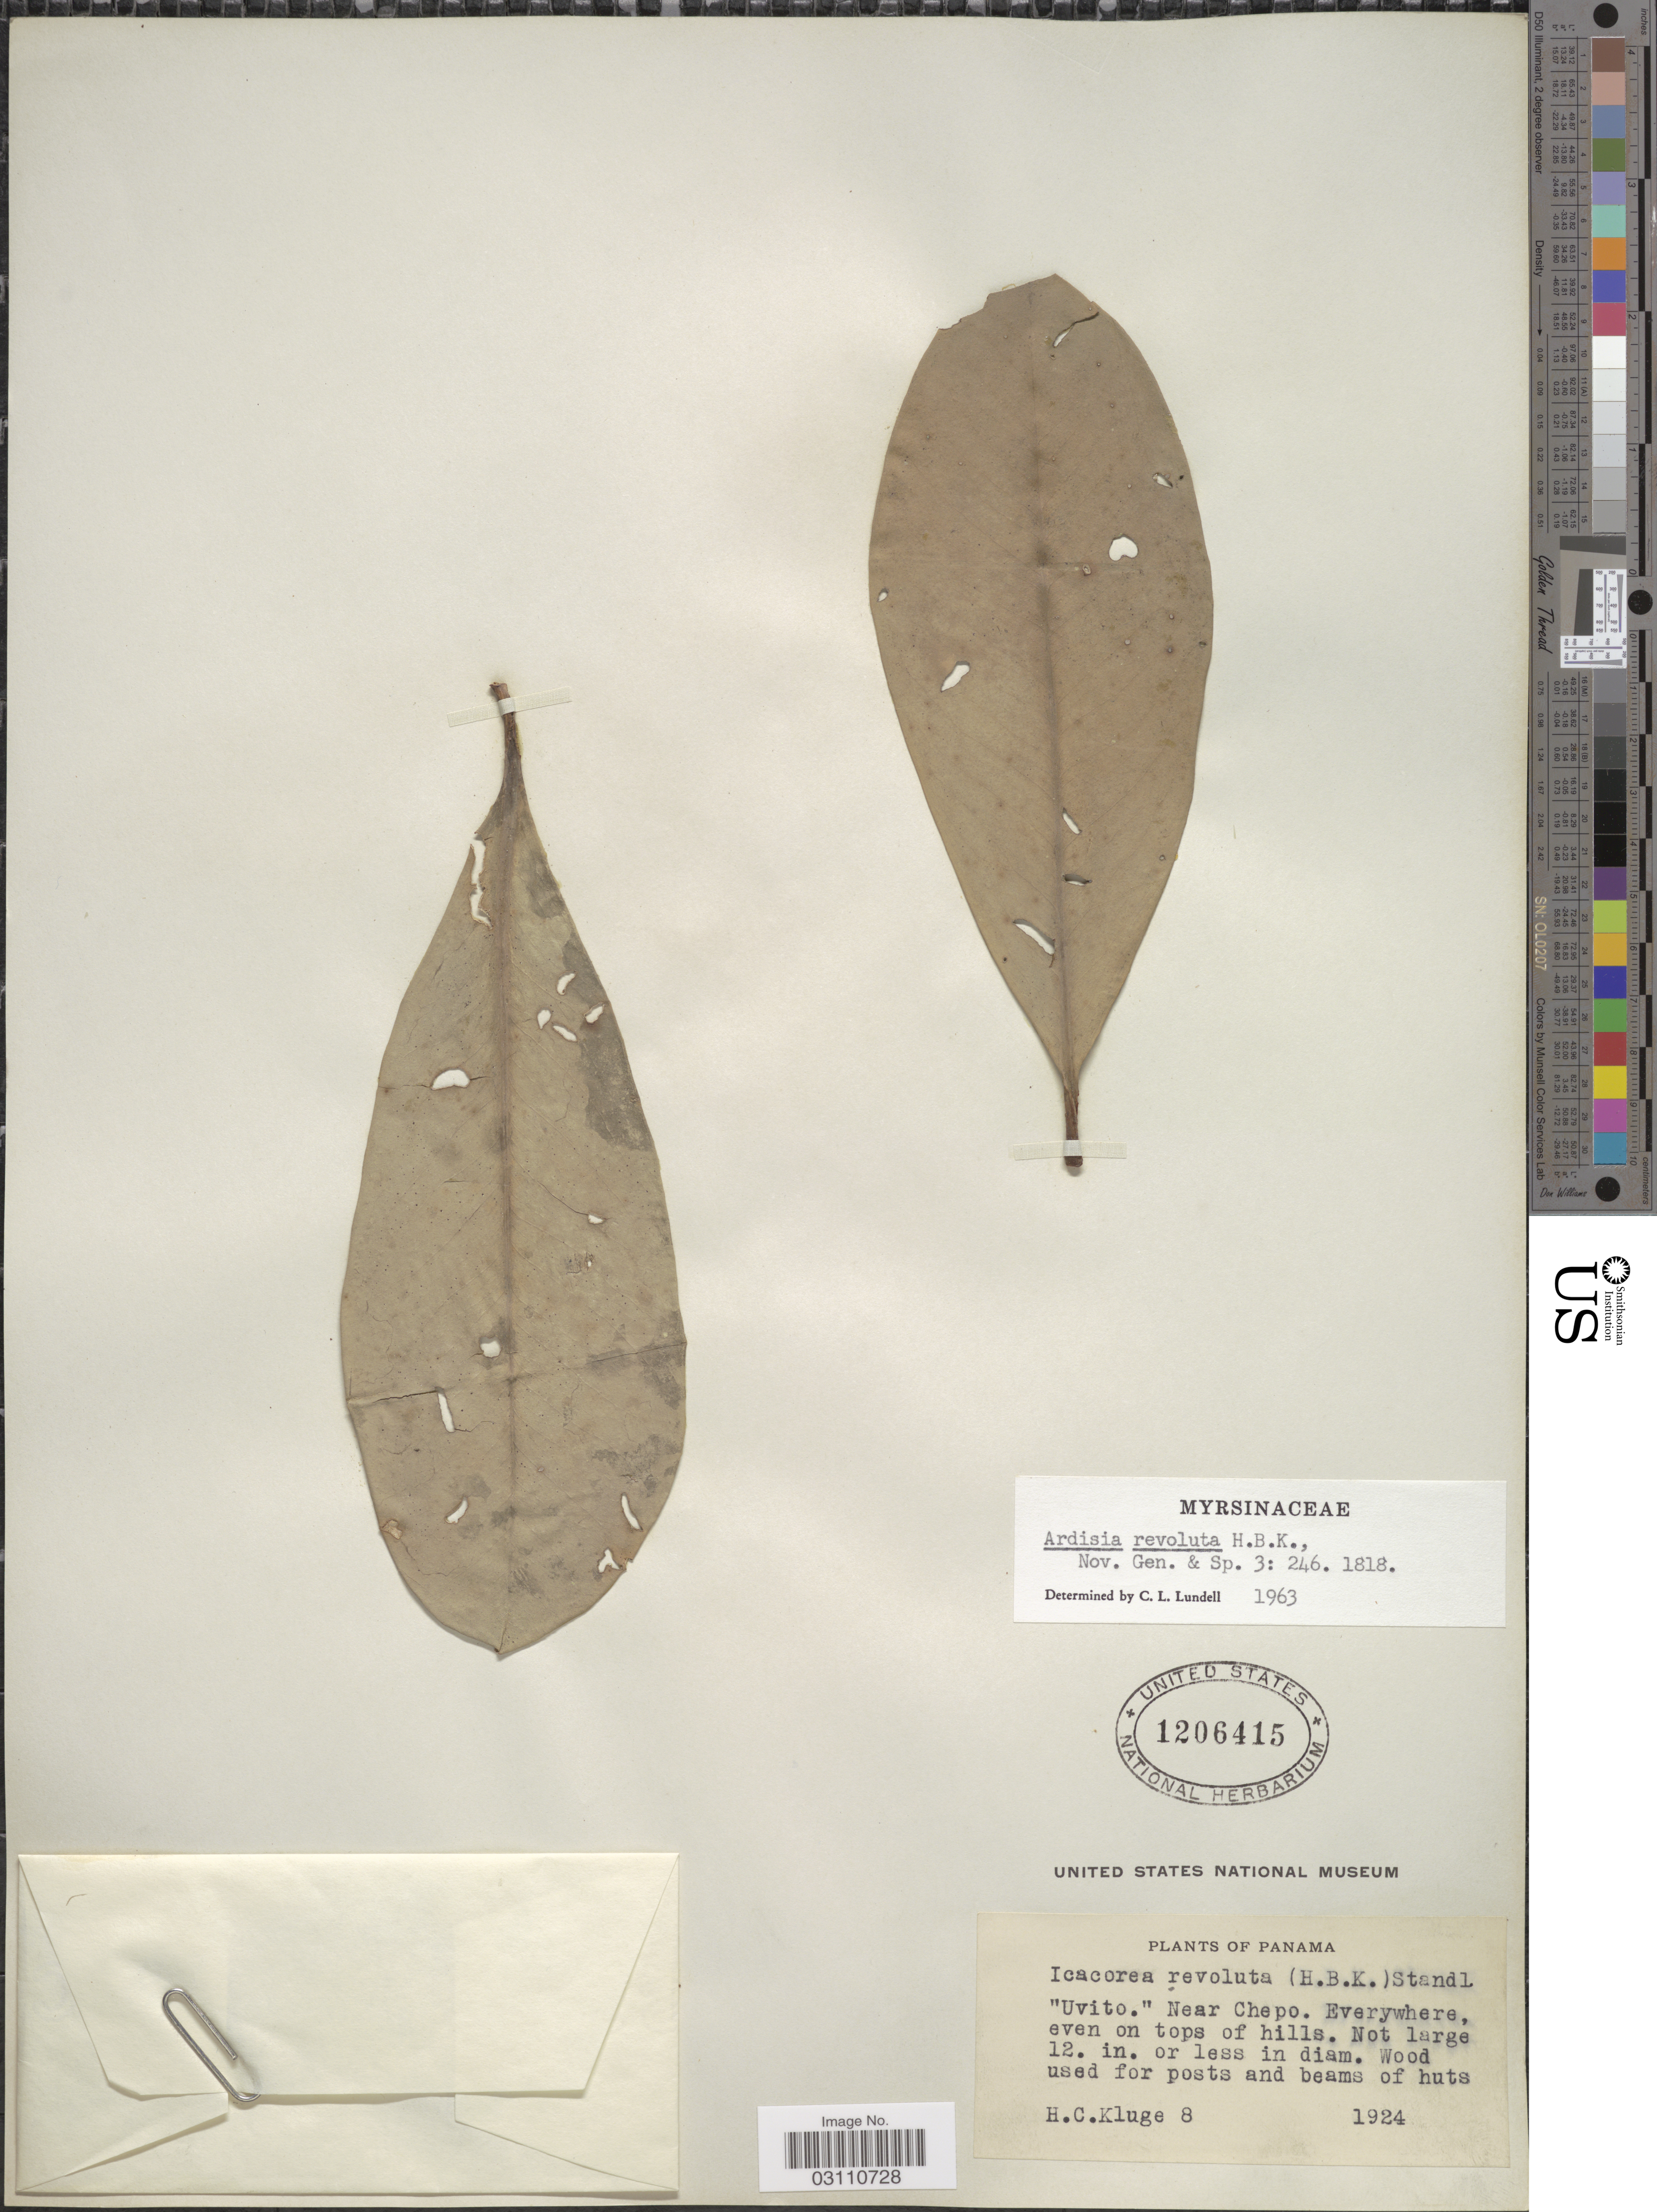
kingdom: Plantae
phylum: Tracheophyta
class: Magnoliopsida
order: Ericales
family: Primulaceae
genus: Ardisia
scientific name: Ardisia revoluta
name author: Kunth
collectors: H. C. Kluge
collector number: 8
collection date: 1924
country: Panama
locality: Near Chepo.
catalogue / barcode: US 1206415